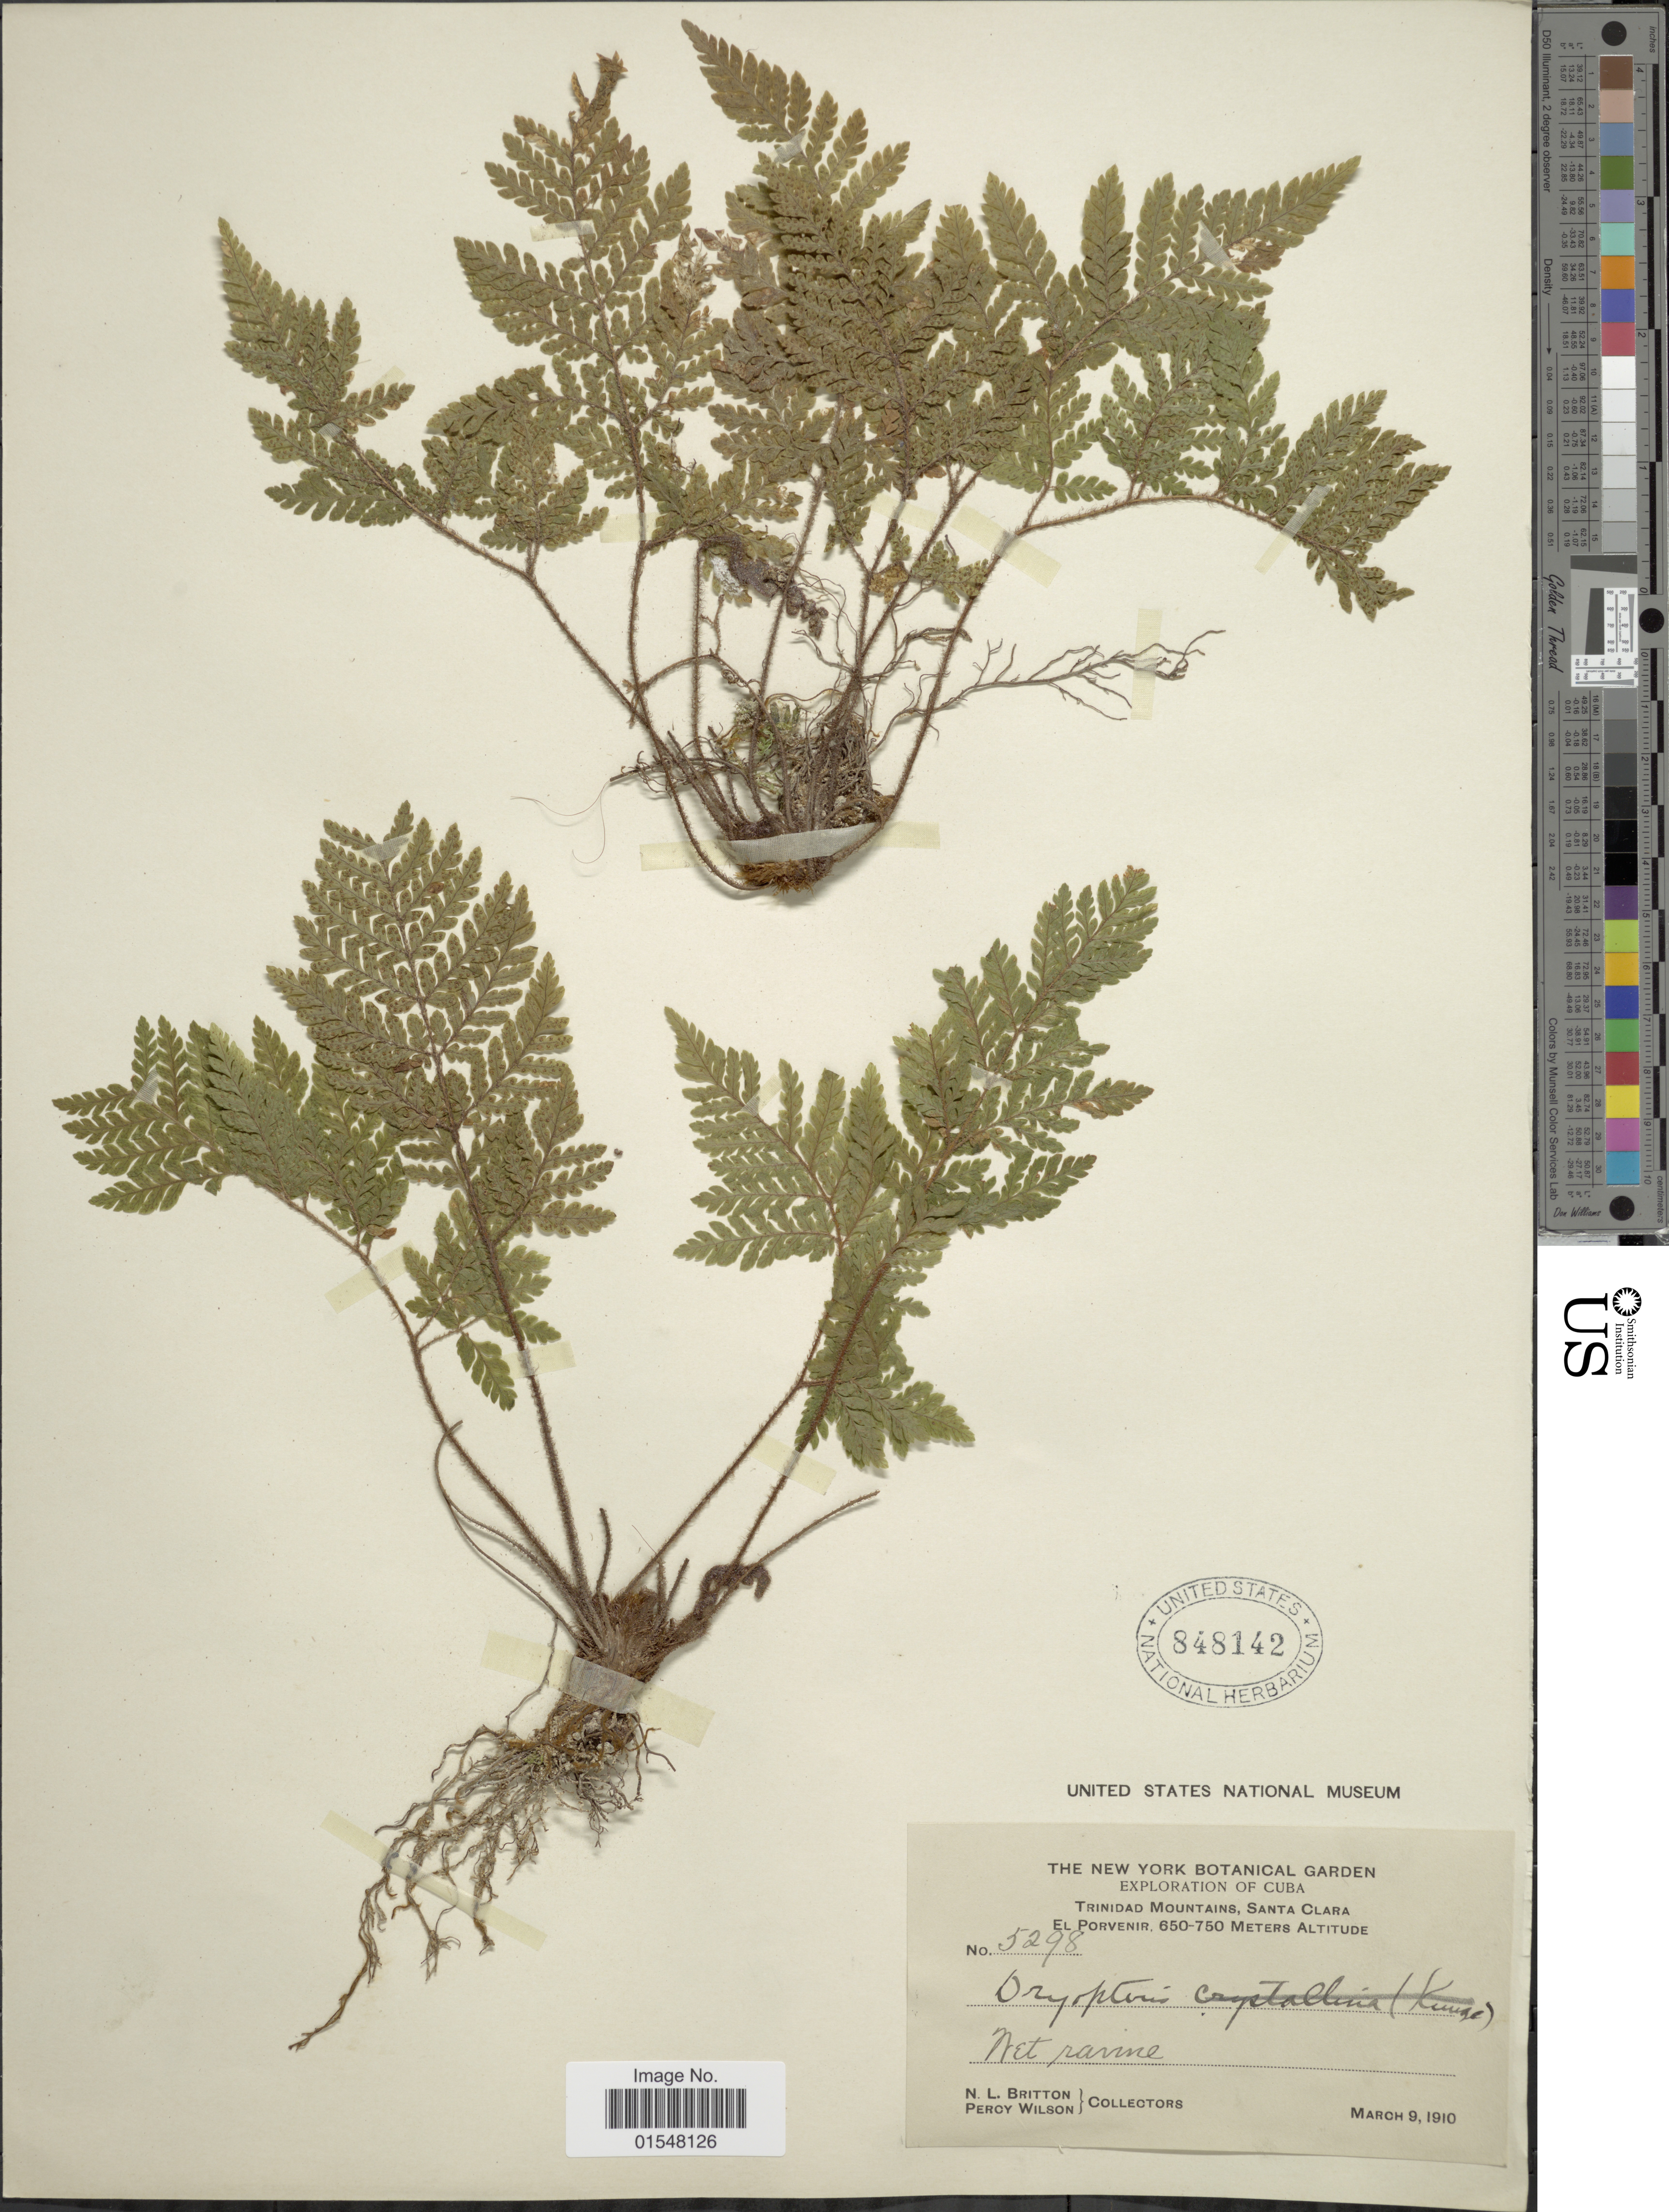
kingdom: Plantae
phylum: Tracheophyta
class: Polypodiopsida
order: Polypodiales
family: Dryopteridaceae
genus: Ctenitis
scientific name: Ctenitis hirta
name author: (Sw.) Ching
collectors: N. Britton & P. Wilson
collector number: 5298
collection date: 1910-03-09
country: Cuba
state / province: Las Villas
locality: Trinidad Mountains, Santa Clara, El Porvenir, Wet ravine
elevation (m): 650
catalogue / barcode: US 848142